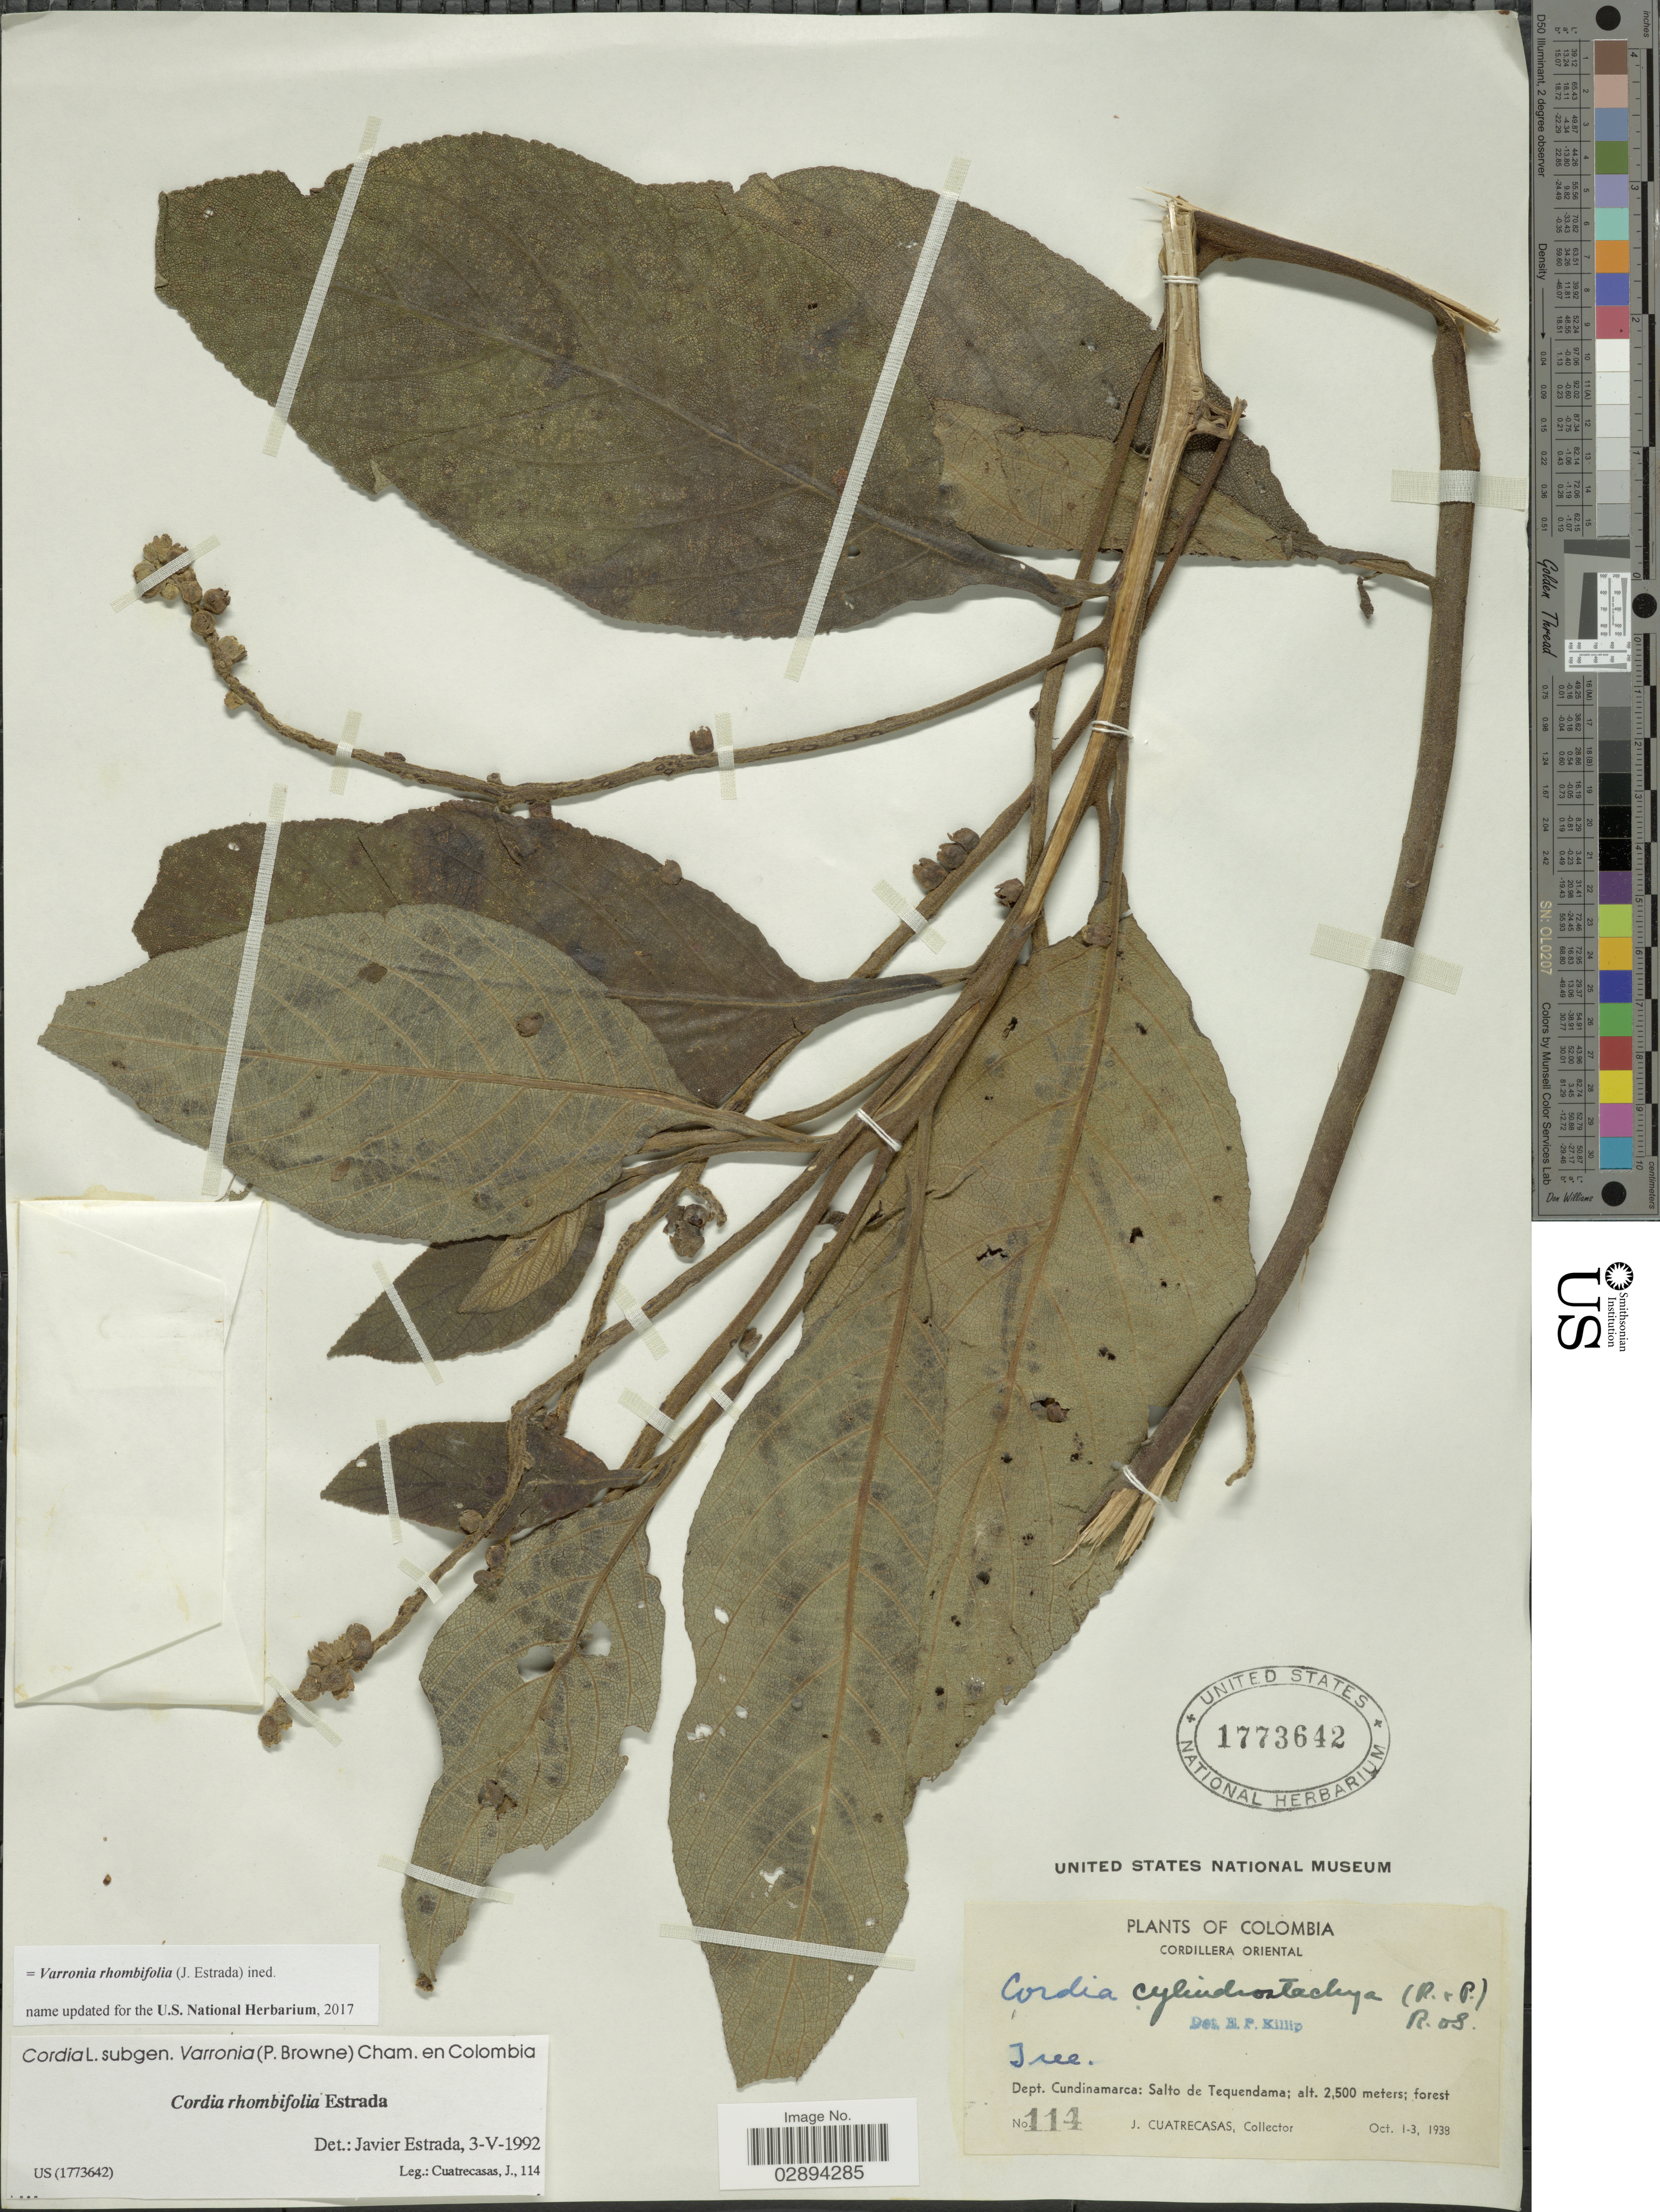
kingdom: Plantae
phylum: Tracheophyta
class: Magnoliopsida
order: Boraginales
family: Cordiaceae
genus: Varronia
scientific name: Varronia rhombifolia (J. Estrada) comb. nov. ined.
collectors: J. Cuatrecasas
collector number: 114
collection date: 1938-10-01/1938-10-03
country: Colombia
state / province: Cundinamarca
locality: Cordillera Oriental, Dept. Cundinamarca, Salto de Tequendama.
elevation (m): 2500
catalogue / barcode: US 1773642